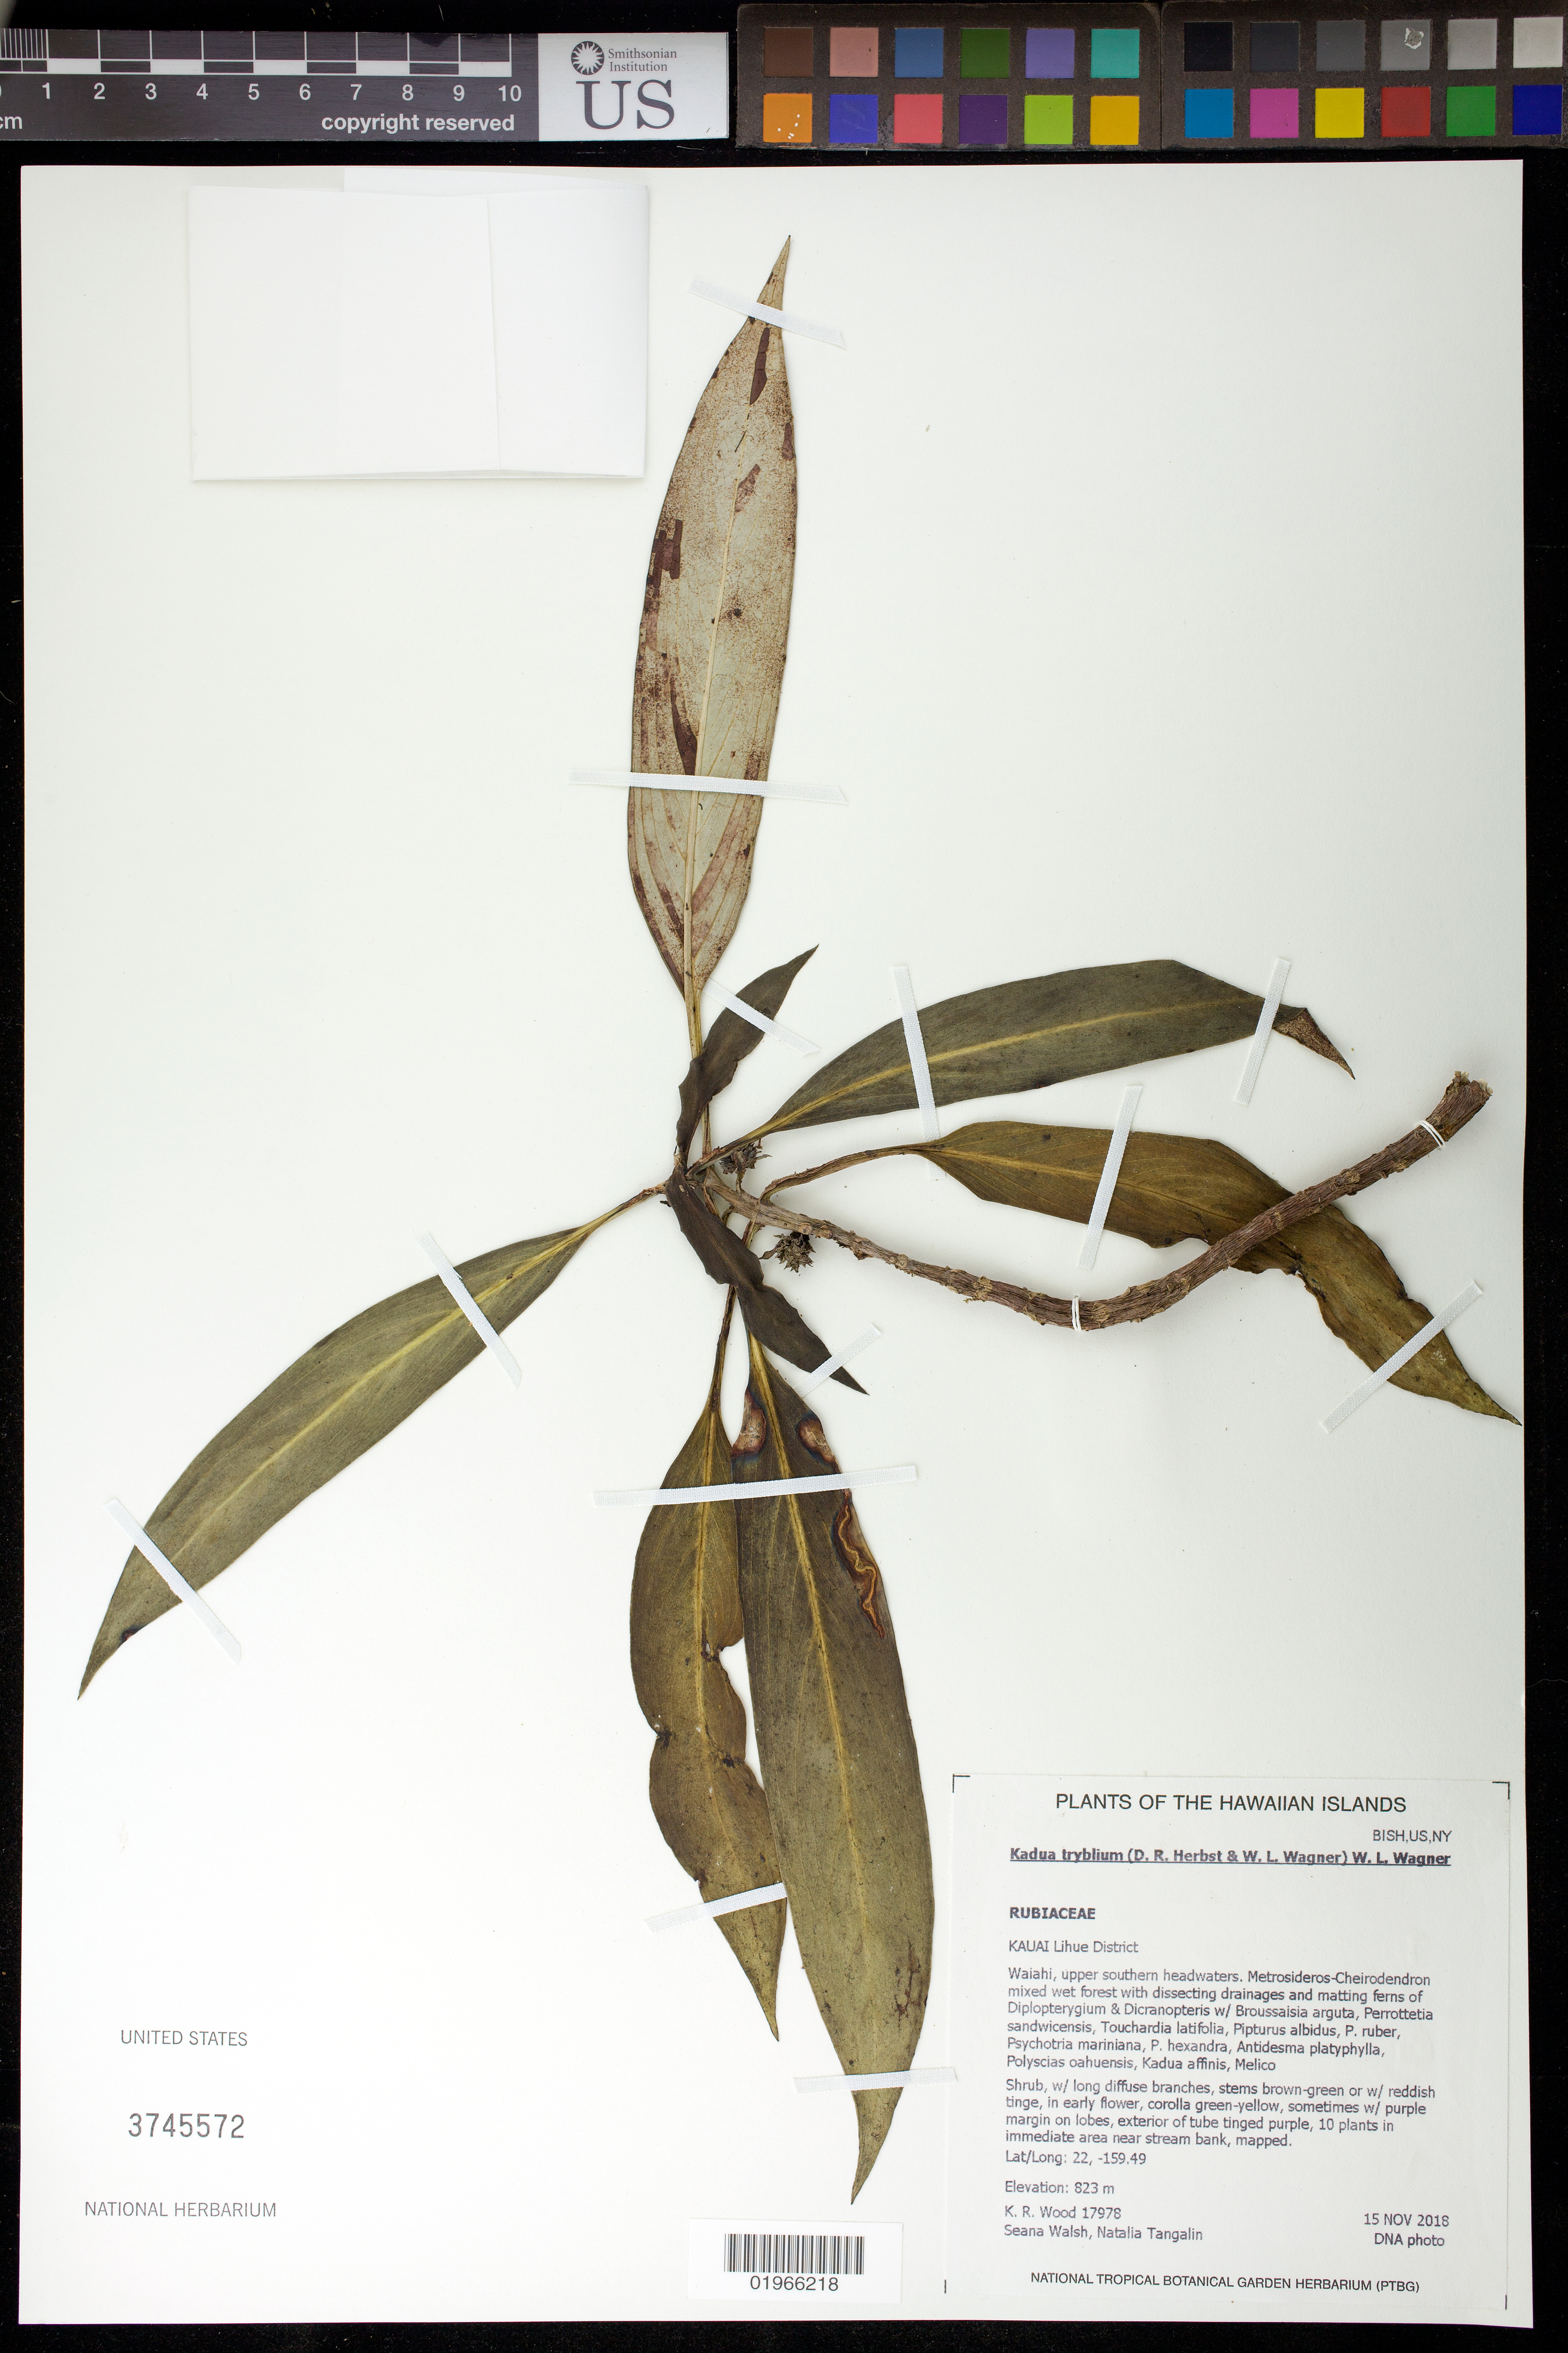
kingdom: Plantae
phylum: Tracheophyta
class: Magnoliopsida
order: Gentianales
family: Rubiaceae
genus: Kadua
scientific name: Kadua tryblium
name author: (D.R. Herbst & W.L. Wagner) W.L. Wagner & Lorence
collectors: K. R. Wood, S. Walsh & N. Tangalin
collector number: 17978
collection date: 2018-11-15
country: United States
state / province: Hawaii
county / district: Kauai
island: Kaua'i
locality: Lihue District, Waiahi, upper southern headwaters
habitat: Mixed wet forest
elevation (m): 823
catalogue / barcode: US 3745572